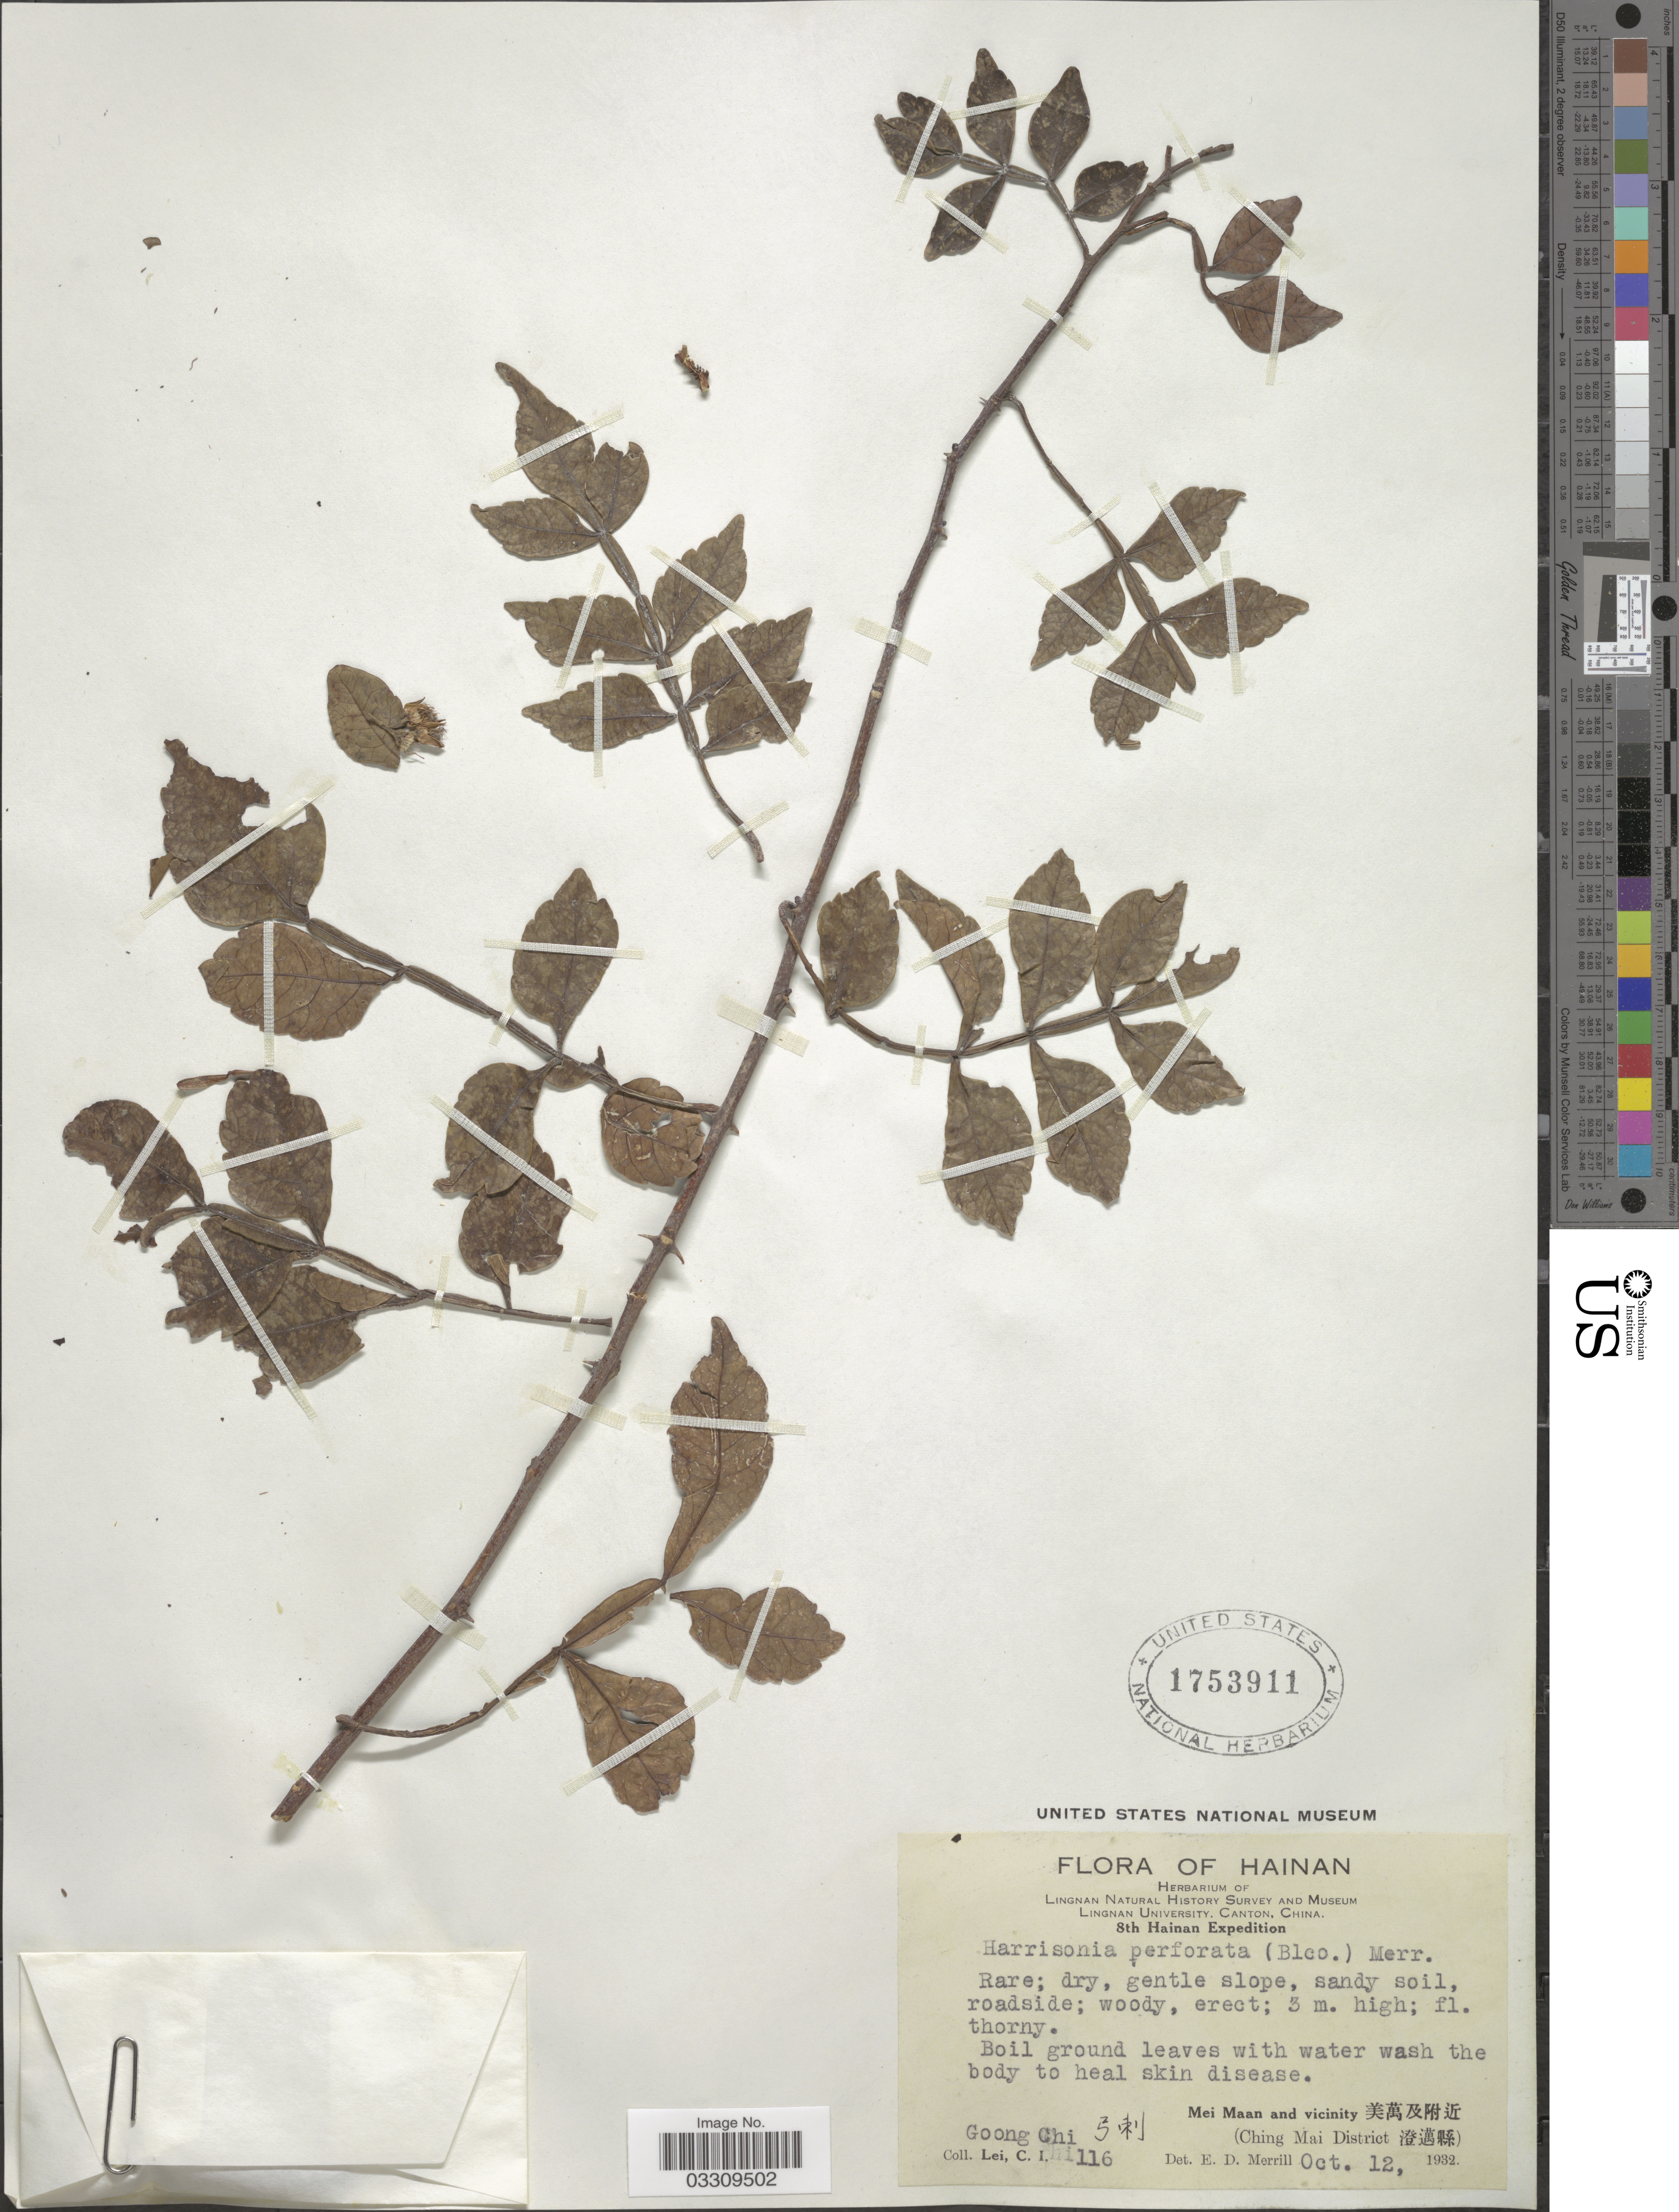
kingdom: Plantae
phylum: Tracheophyta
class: Magnoliopsida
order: Sapindales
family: Rutaceae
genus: Harrisonia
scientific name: Harrisonia perforata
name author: (Blanco) Merr.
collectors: C. I. Lei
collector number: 116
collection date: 1932-10-12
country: China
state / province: Hainan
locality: Goong Chi X. Mei Maan and vicinity X. (Ching Mai District X).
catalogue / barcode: US 1753911